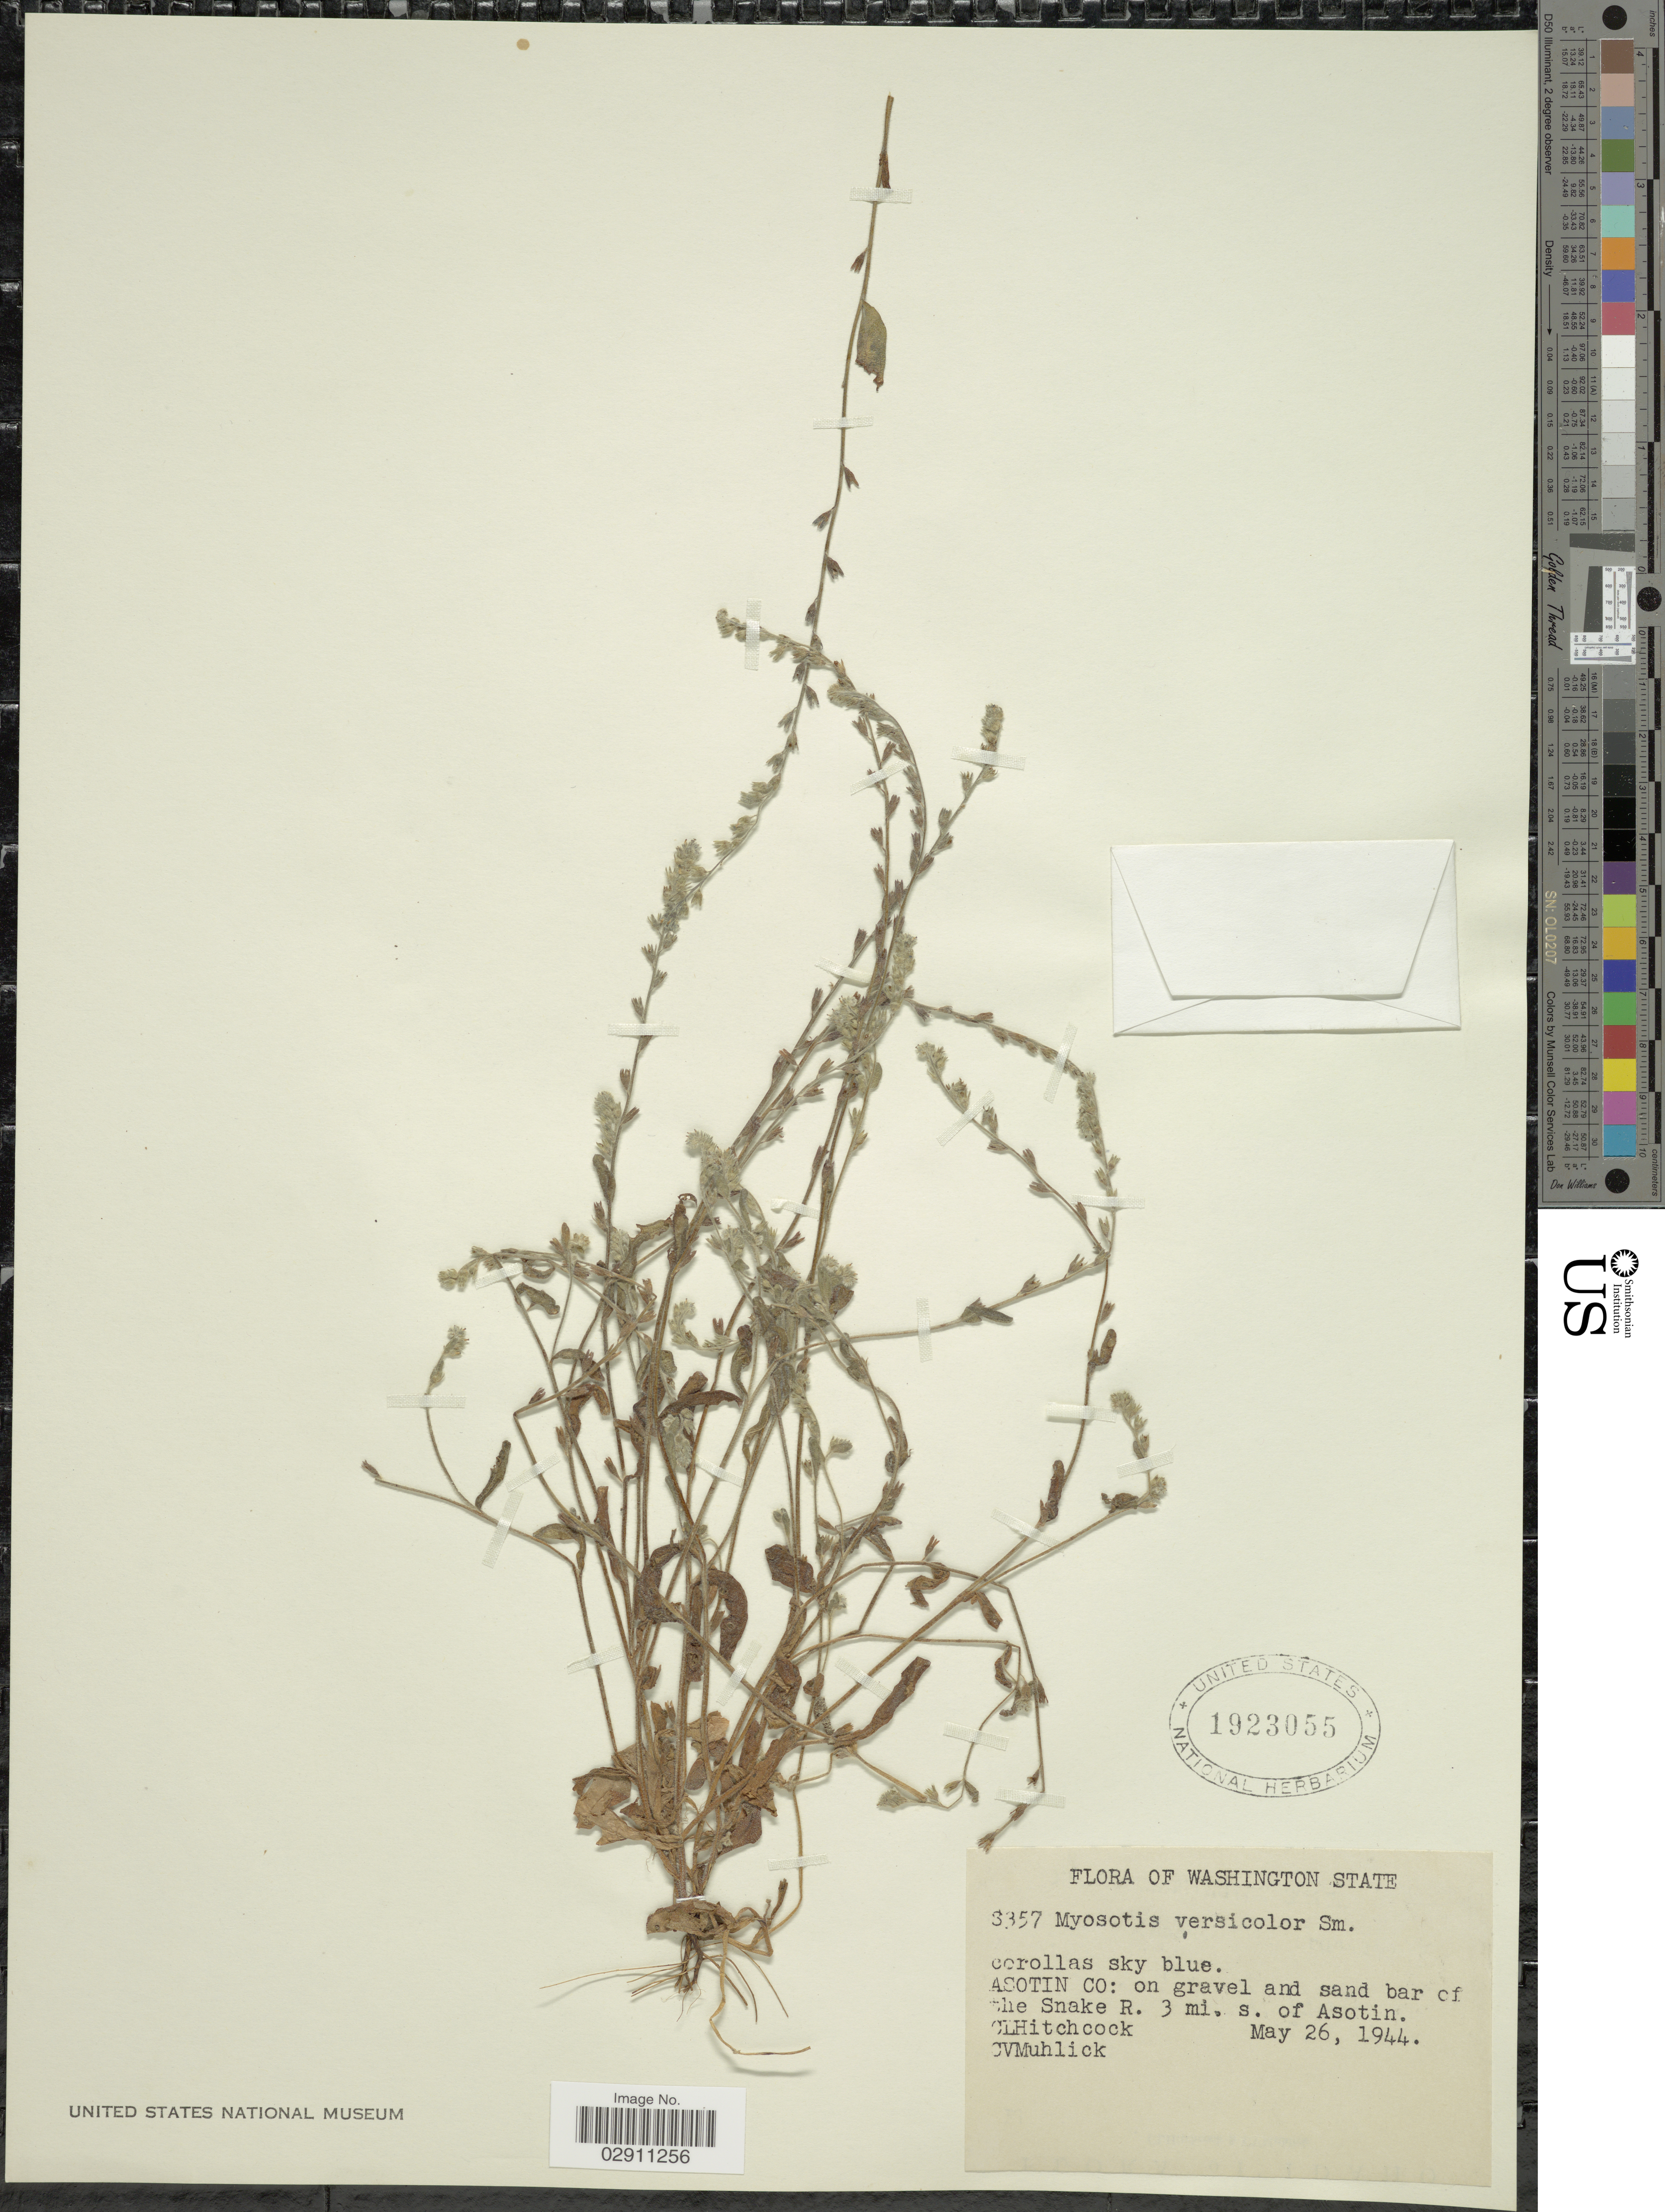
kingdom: Plantae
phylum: Tracheophyta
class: Magnoliopsida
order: Boraginales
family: Boraginaceae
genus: Myosotis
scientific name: Myosotis stricta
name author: Link ex Roem. & Schult.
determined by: Goldman, Doug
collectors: C. L. Hitchcock & C. V. Muhlick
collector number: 3357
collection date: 1944-05-26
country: United States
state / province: Washington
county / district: Asotin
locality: Asotin Co: on gravel and sand bar of the Snake R. 3 mi. s. of Asotin.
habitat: on gravel and sand bar.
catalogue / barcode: US 1923055